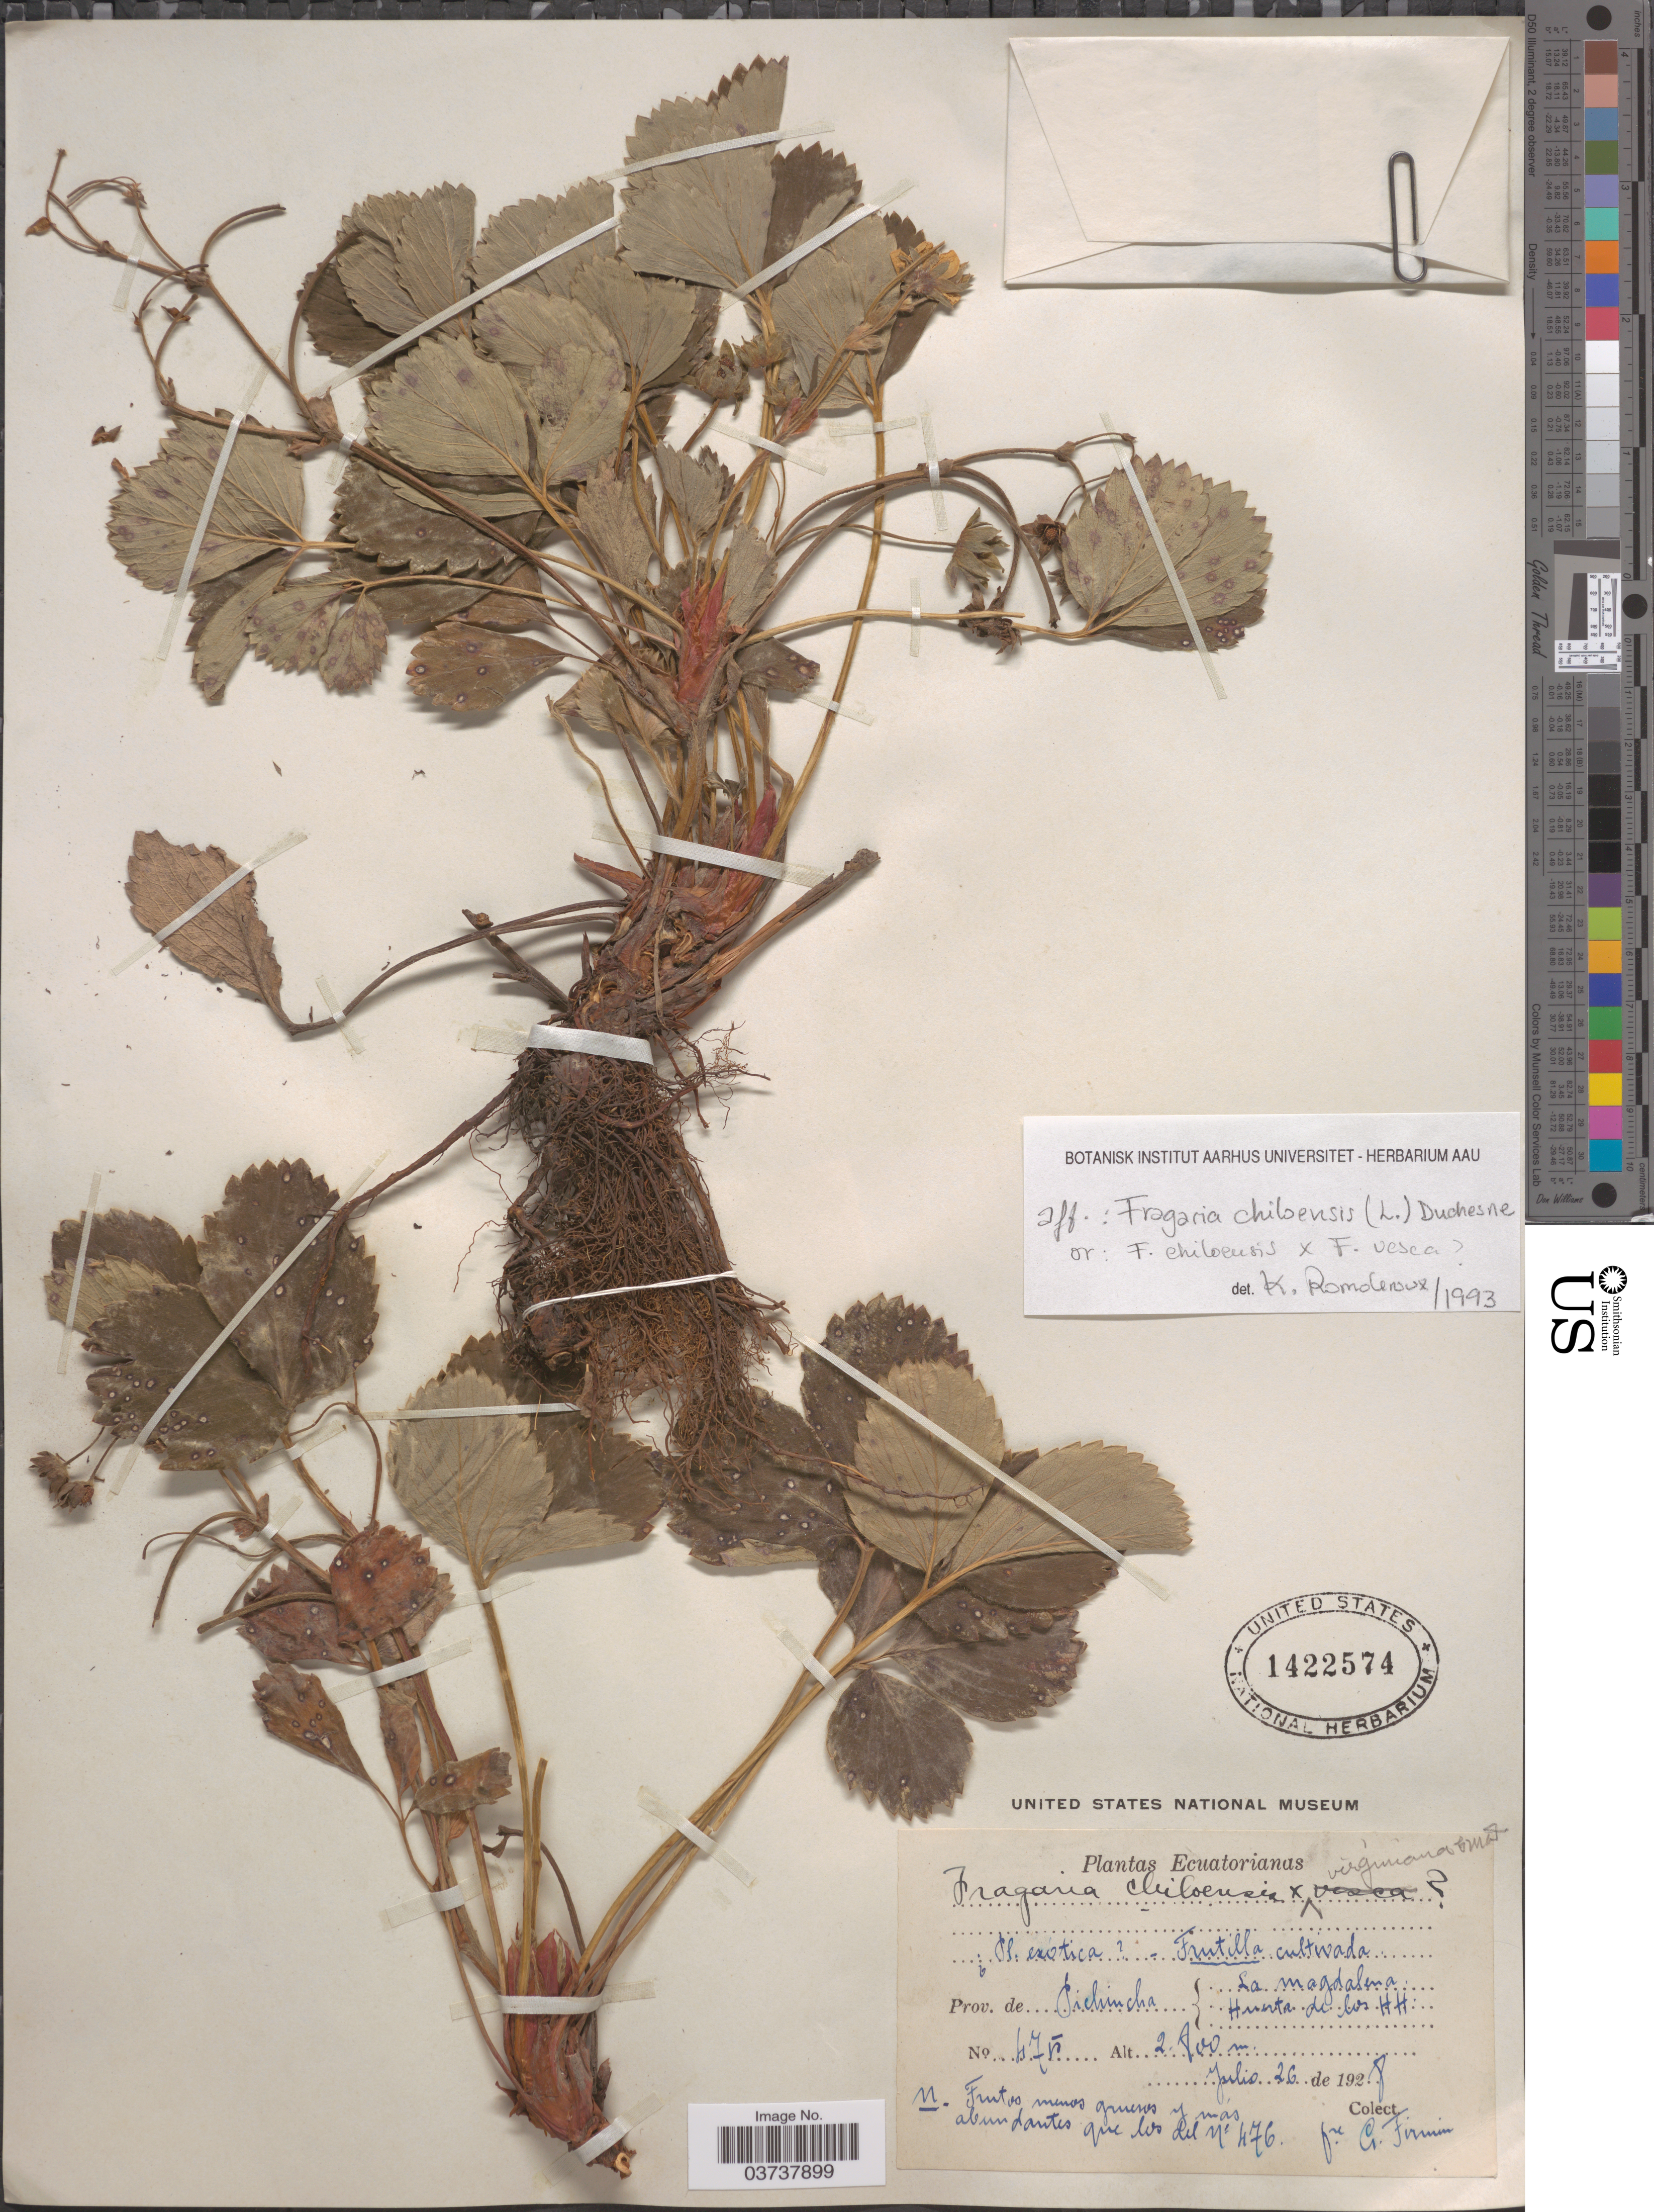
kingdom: Plantae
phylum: Tracheophyta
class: Magnoliopsida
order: Rosales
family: Rosaceae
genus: Fragaria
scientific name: Fragaria chiloensis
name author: (L.) Mill.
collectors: F. Firmin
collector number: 475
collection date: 1928-07-26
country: Ecuador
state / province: Pichincha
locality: La Magdalena, Huerta de los H H.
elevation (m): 2800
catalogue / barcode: US 1422574